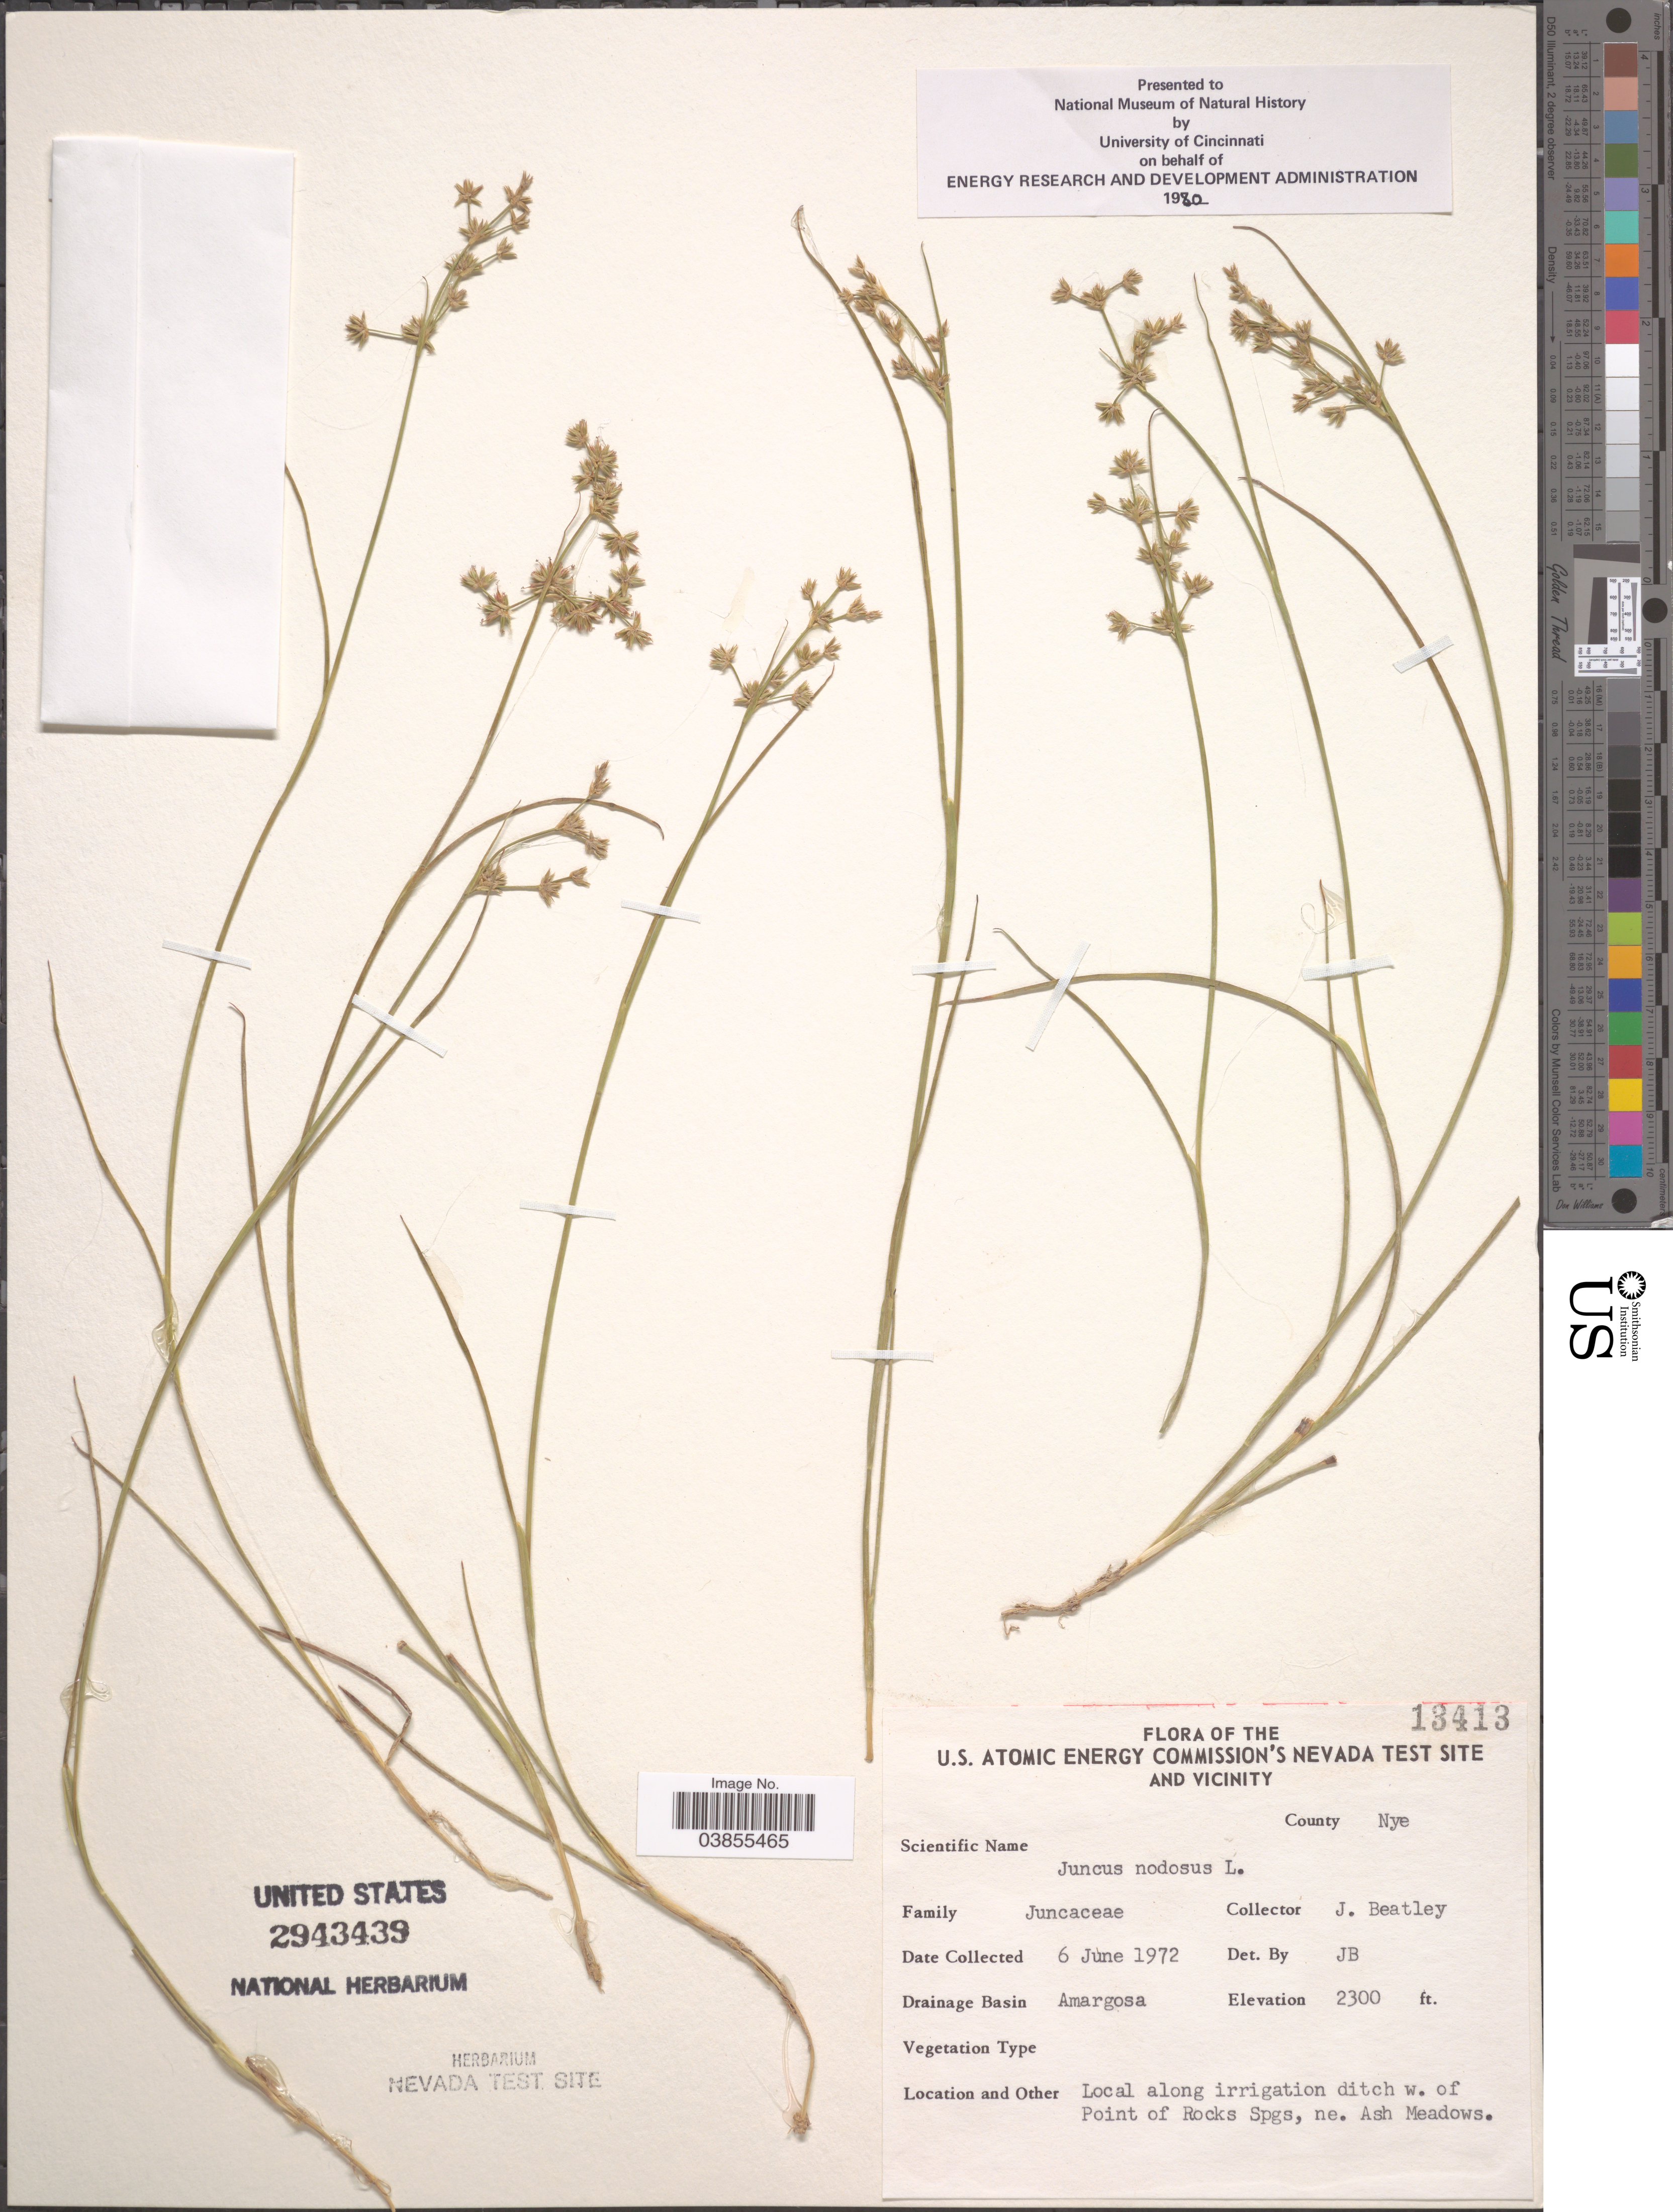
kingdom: Plantae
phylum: Tracheophyta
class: Liliopsida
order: Poales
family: Juncaceae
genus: Juncus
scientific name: Juncus nodosus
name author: L.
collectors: J. C. Beatley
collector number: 13413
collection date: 1972-06-06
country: United States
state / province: Nevada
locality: U.S. Atomic Energy Commission's Nevada Test Site and vicinity. County Nye. Drainage Basin Amargosa. Local along irrigation ditch w. of Point of Rocks Spgs, ne. Ash Meadows.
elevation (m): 701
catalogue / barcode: US 2943439